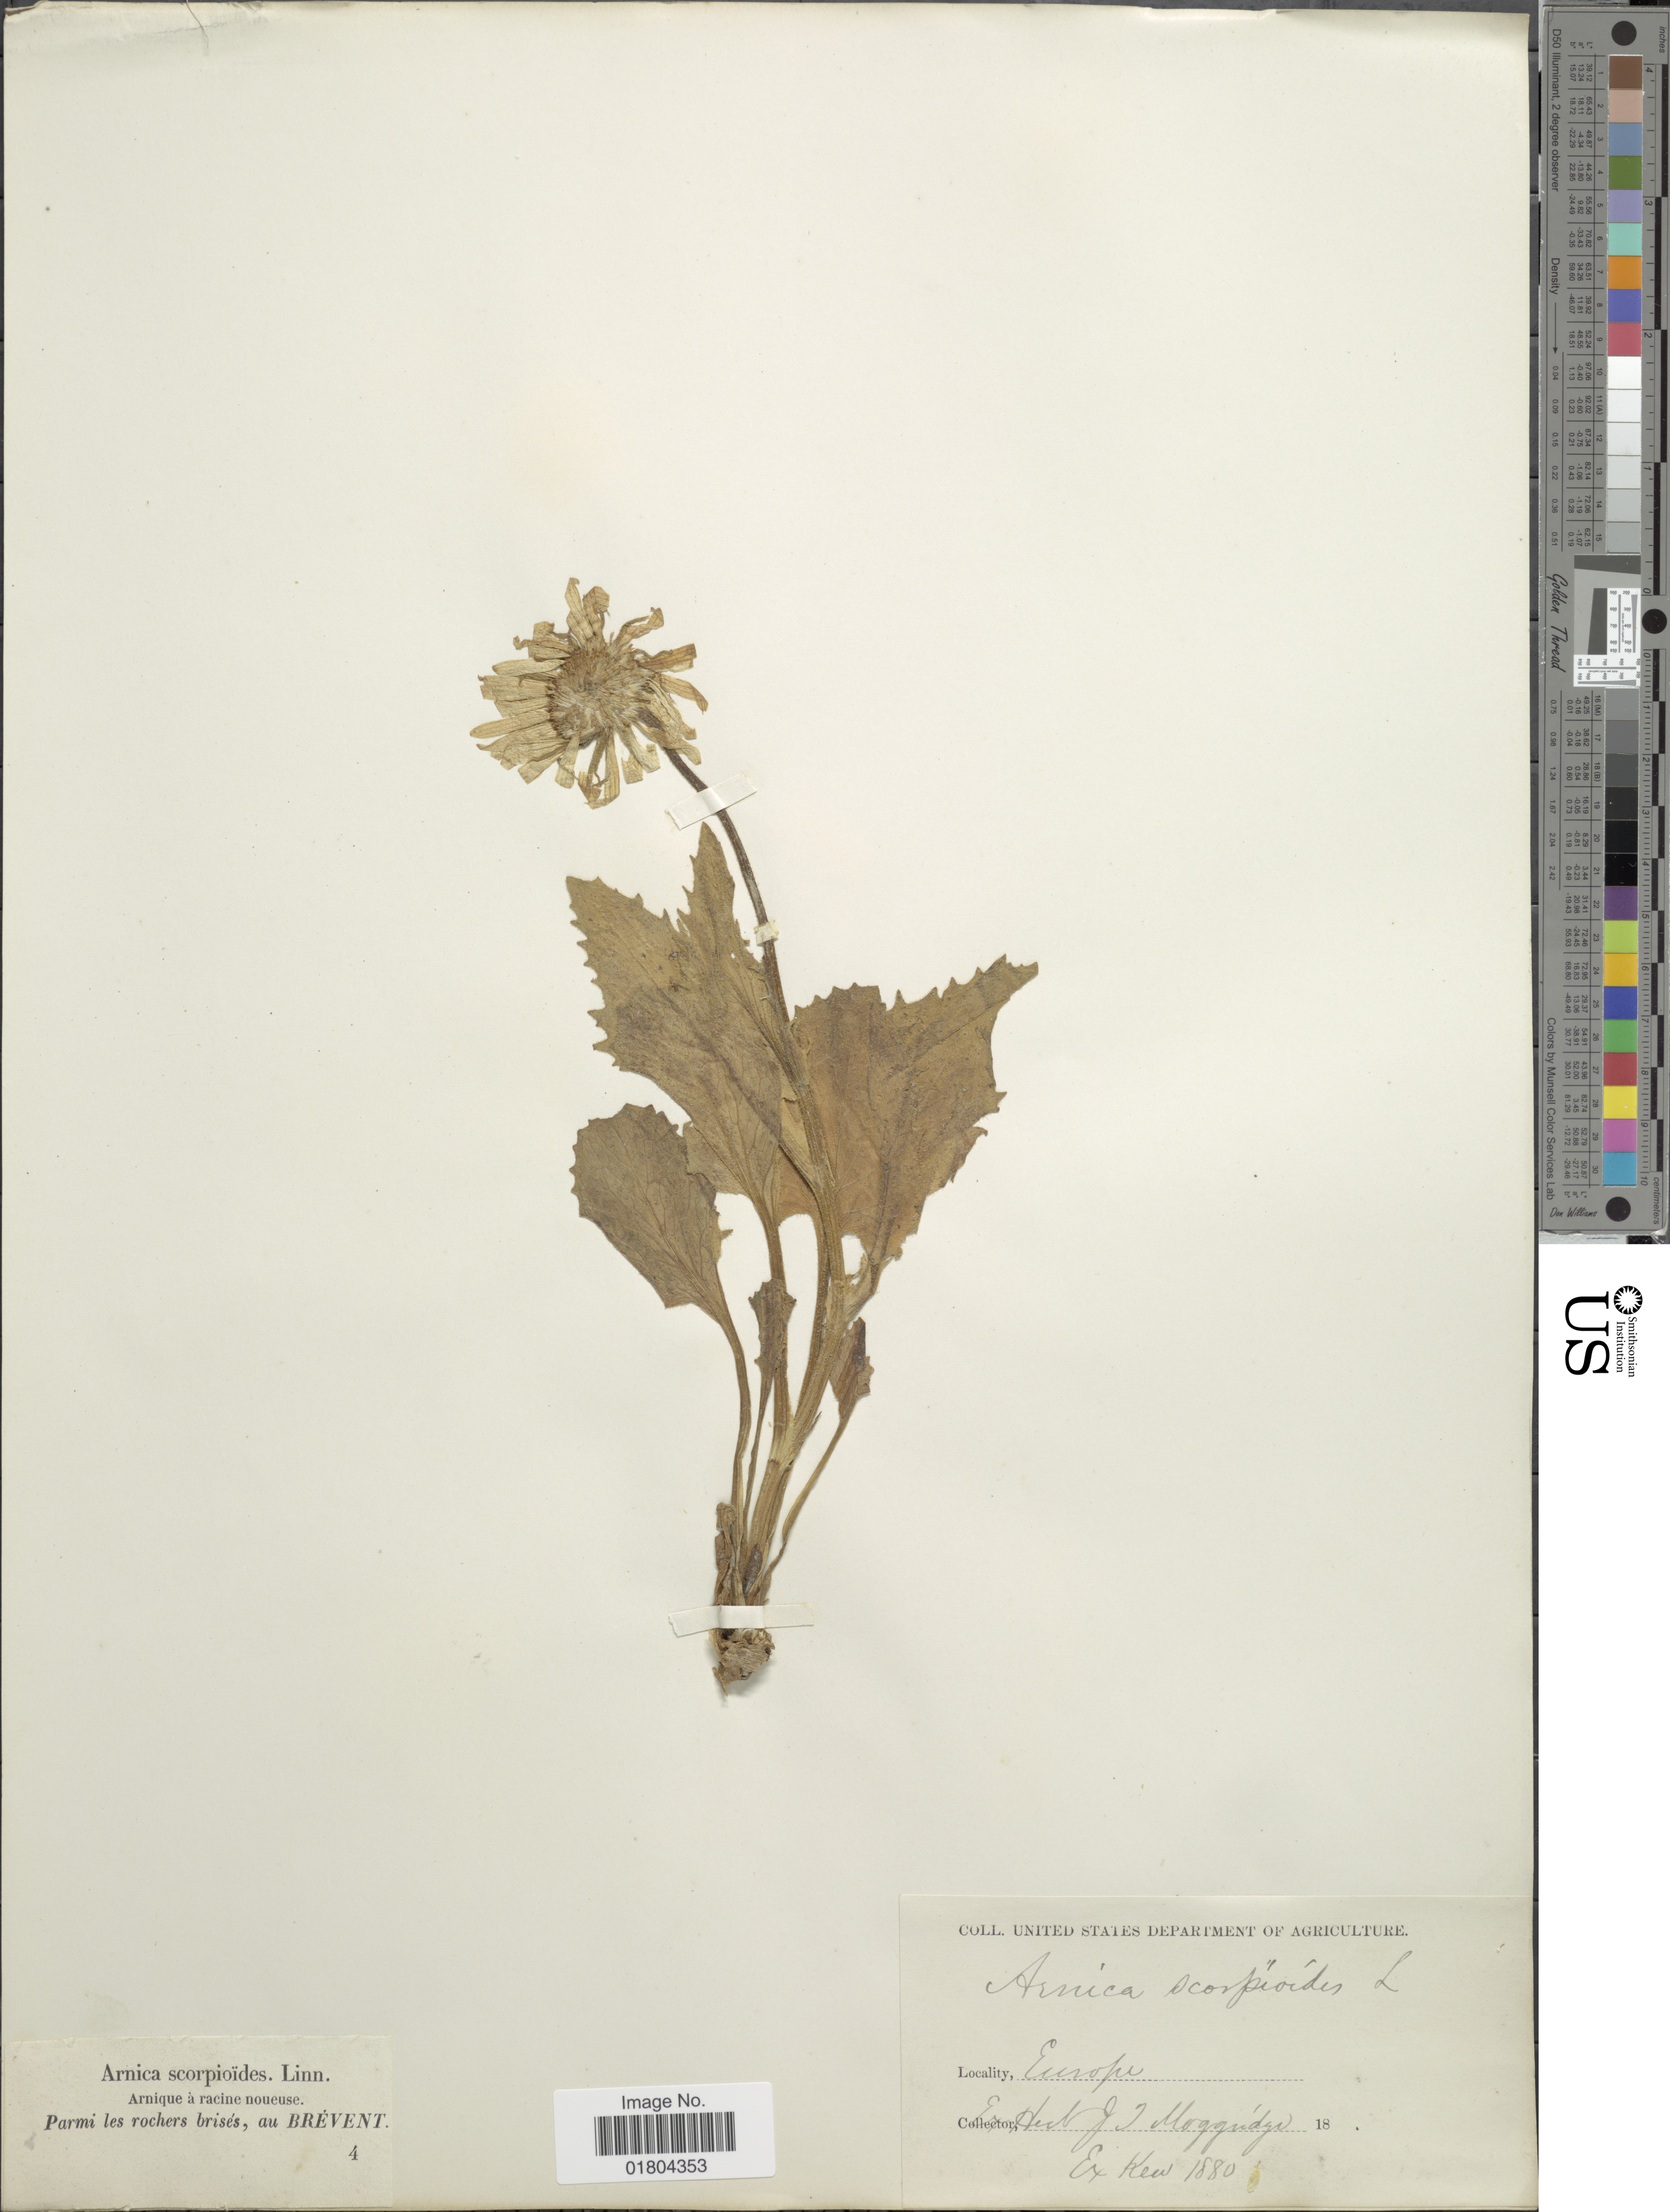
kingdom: Plantae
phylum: Tracheophyta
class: Magnoliopsida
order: Asterales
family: Asteraceae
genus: Arnica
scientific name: Arnica scorpioides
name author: L.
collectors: ex herb. J.T. Moggridge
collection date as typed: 18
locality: Europe